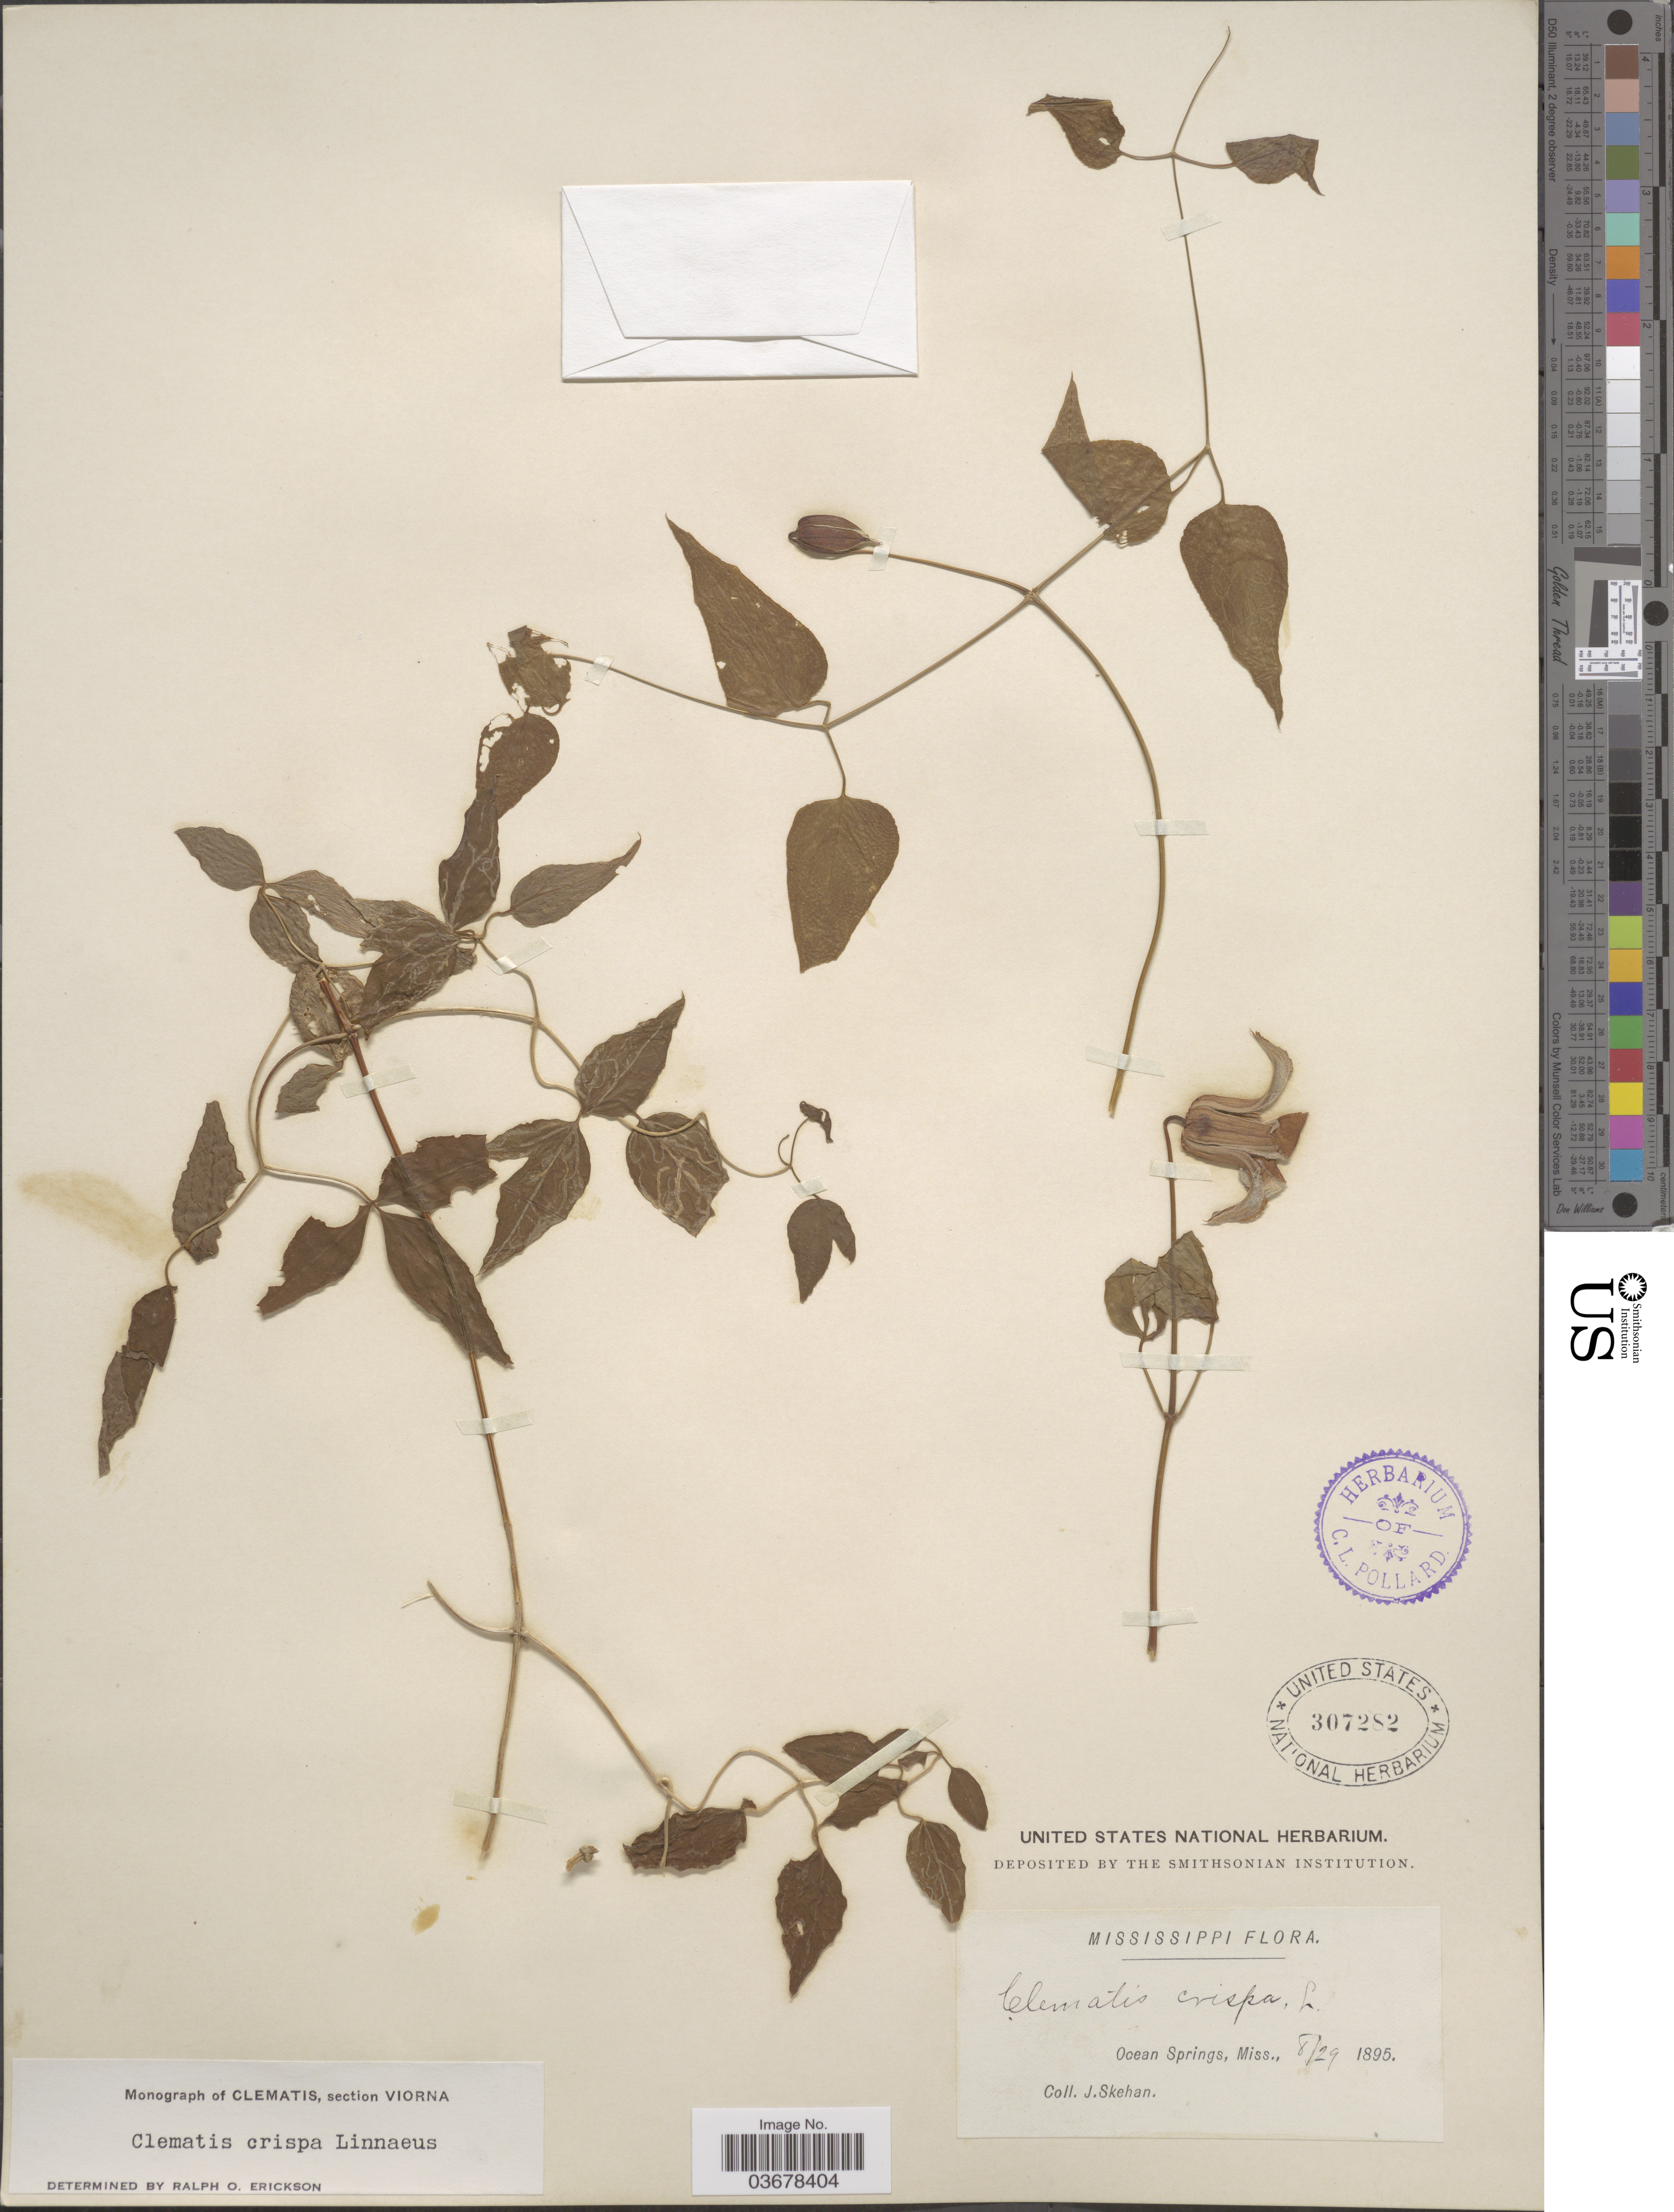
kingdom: Plantae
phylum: Tracheophyta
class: Magnoliopsida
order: Ranunculales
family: Ranunculaceae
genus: Clematis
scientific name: Clematis viorna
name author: L.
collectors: J. Skehan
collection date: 1895-08-29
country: United States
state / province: Mississippi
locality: Ocean Springs.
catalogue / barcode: US 307282